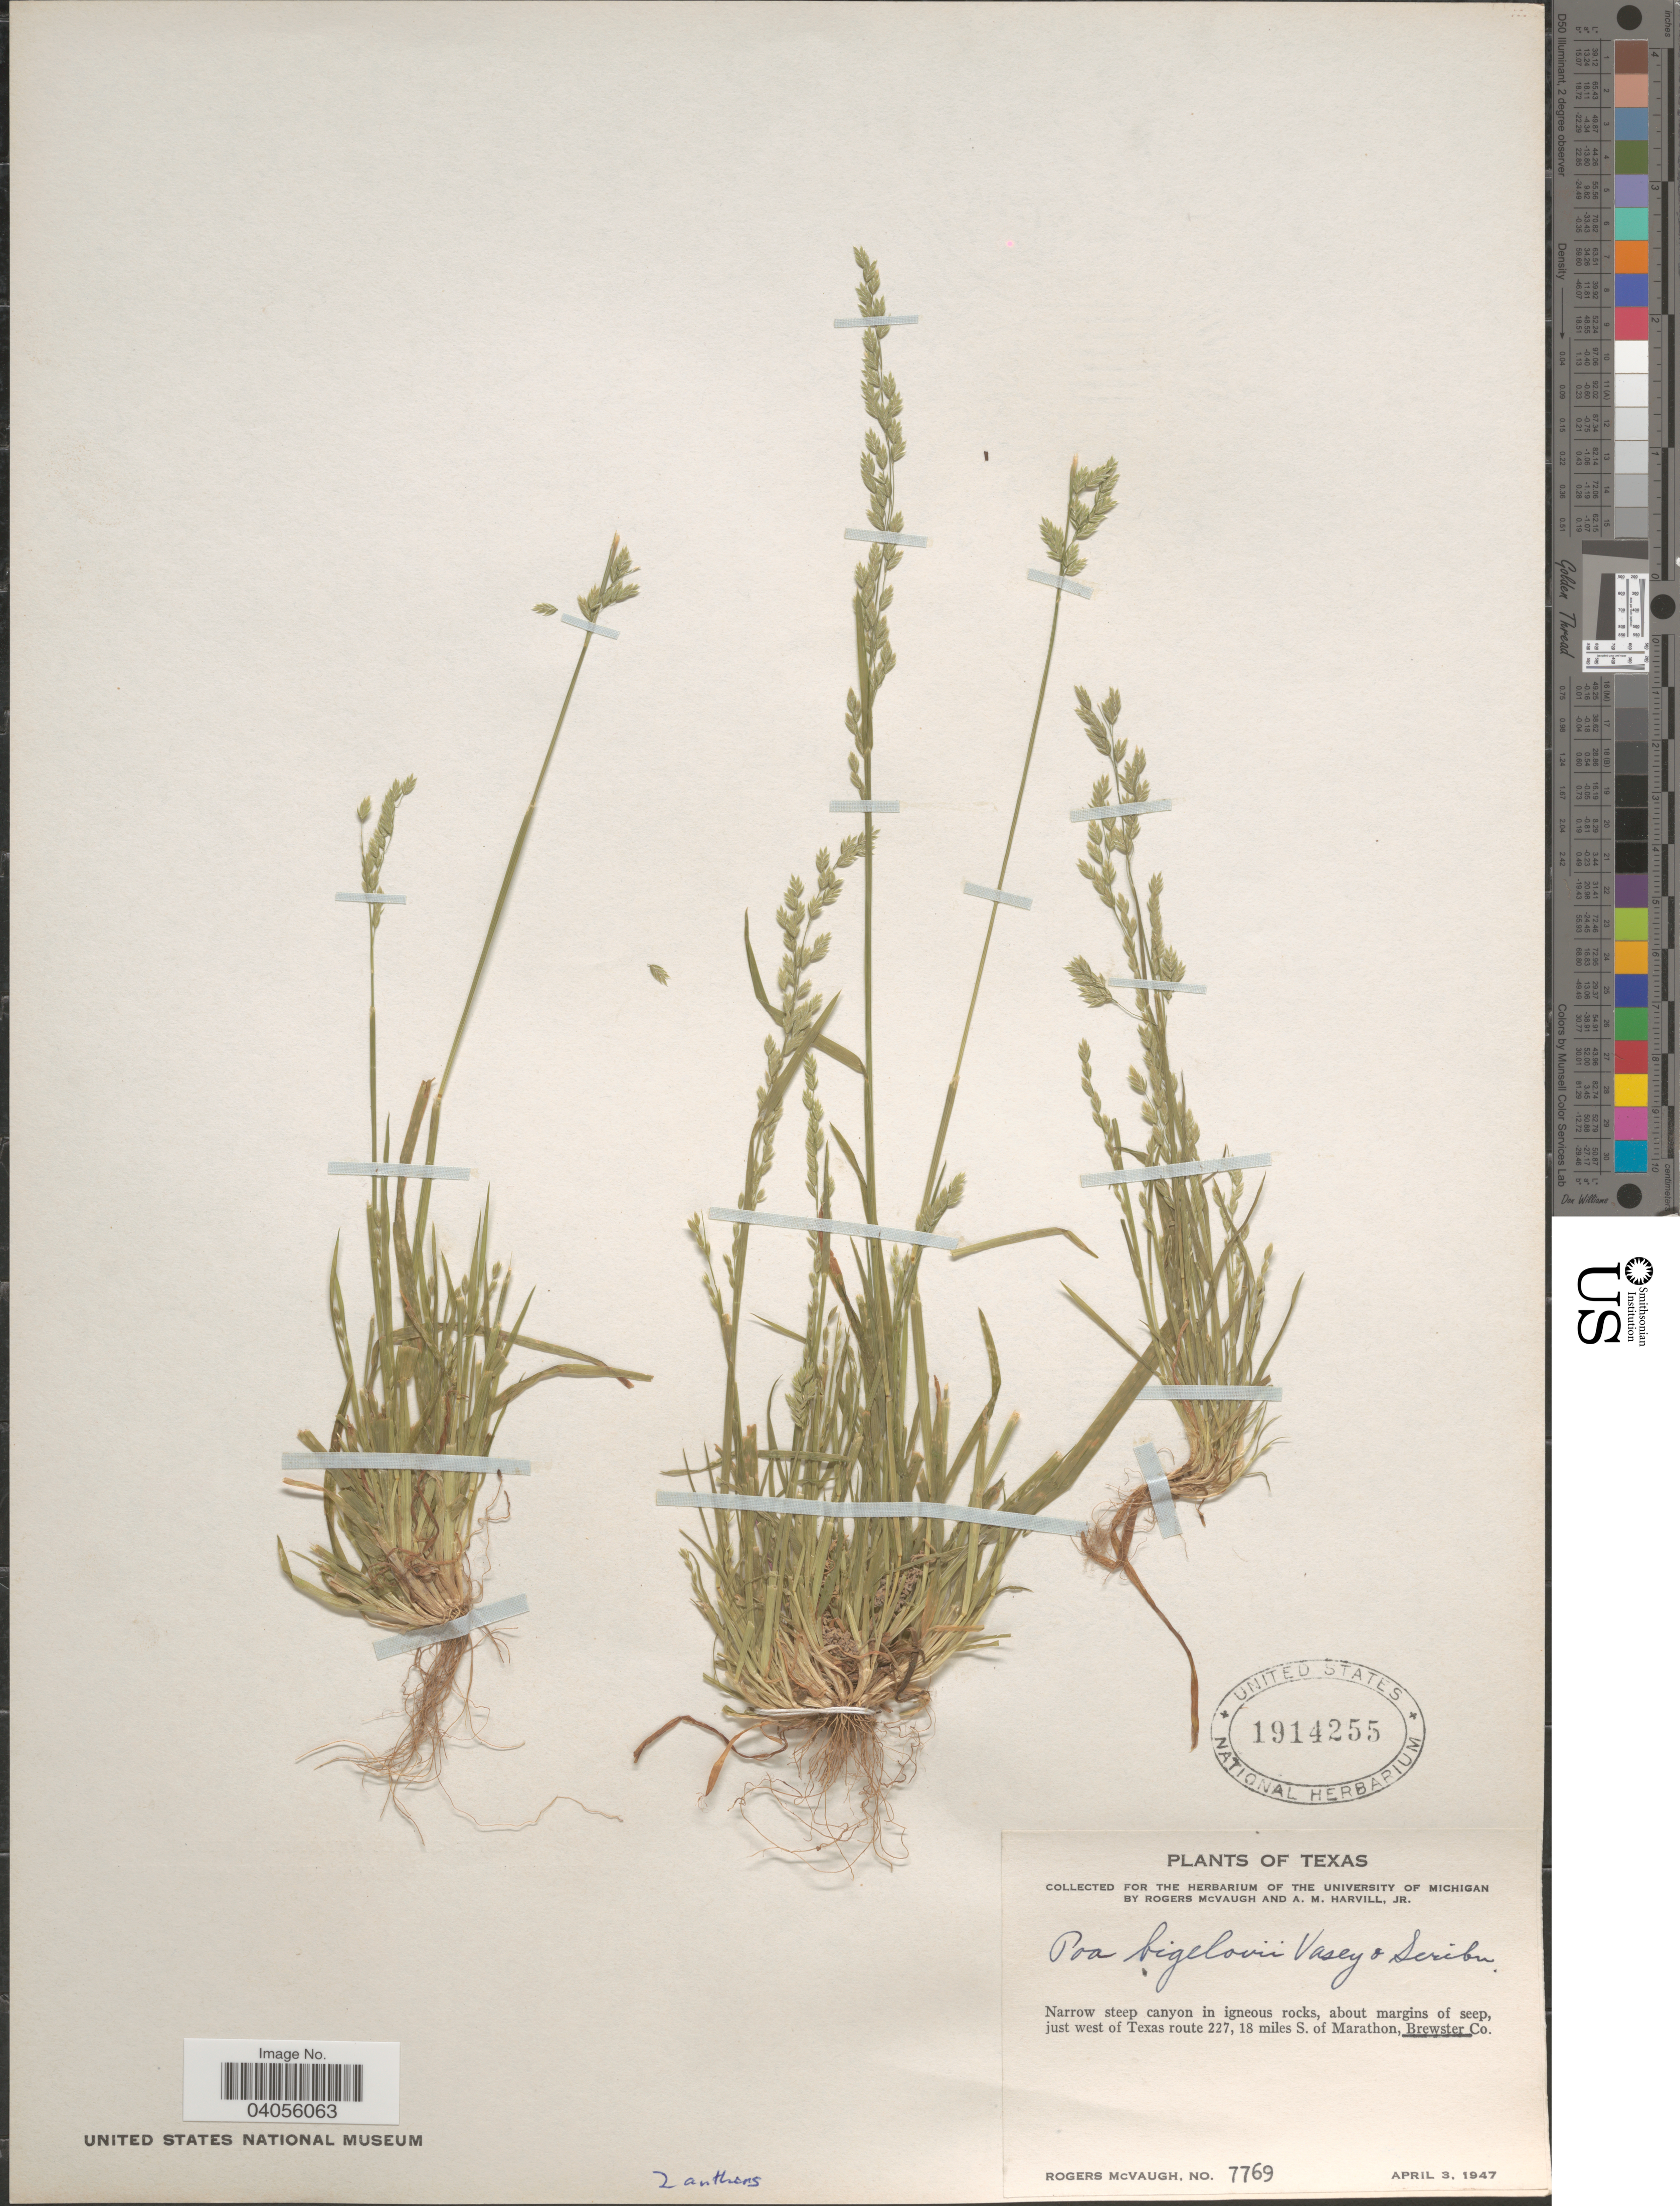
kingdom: Plantae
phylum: Tracheophyta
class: Liliopsida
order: Poales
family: Poaceae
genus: Poa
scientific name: Poa bigelovii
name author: Vasey & Scribn.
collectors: R. McVaugh & A. Harvill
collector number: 7769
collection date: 1947-04-03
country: United States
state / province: Texas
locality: Narrow steep canyon in igneous rocks, about margins of seep, just west of Texas route 227, 18 miles S. of Marathon, Brewster Co.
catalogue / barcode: US 1914255